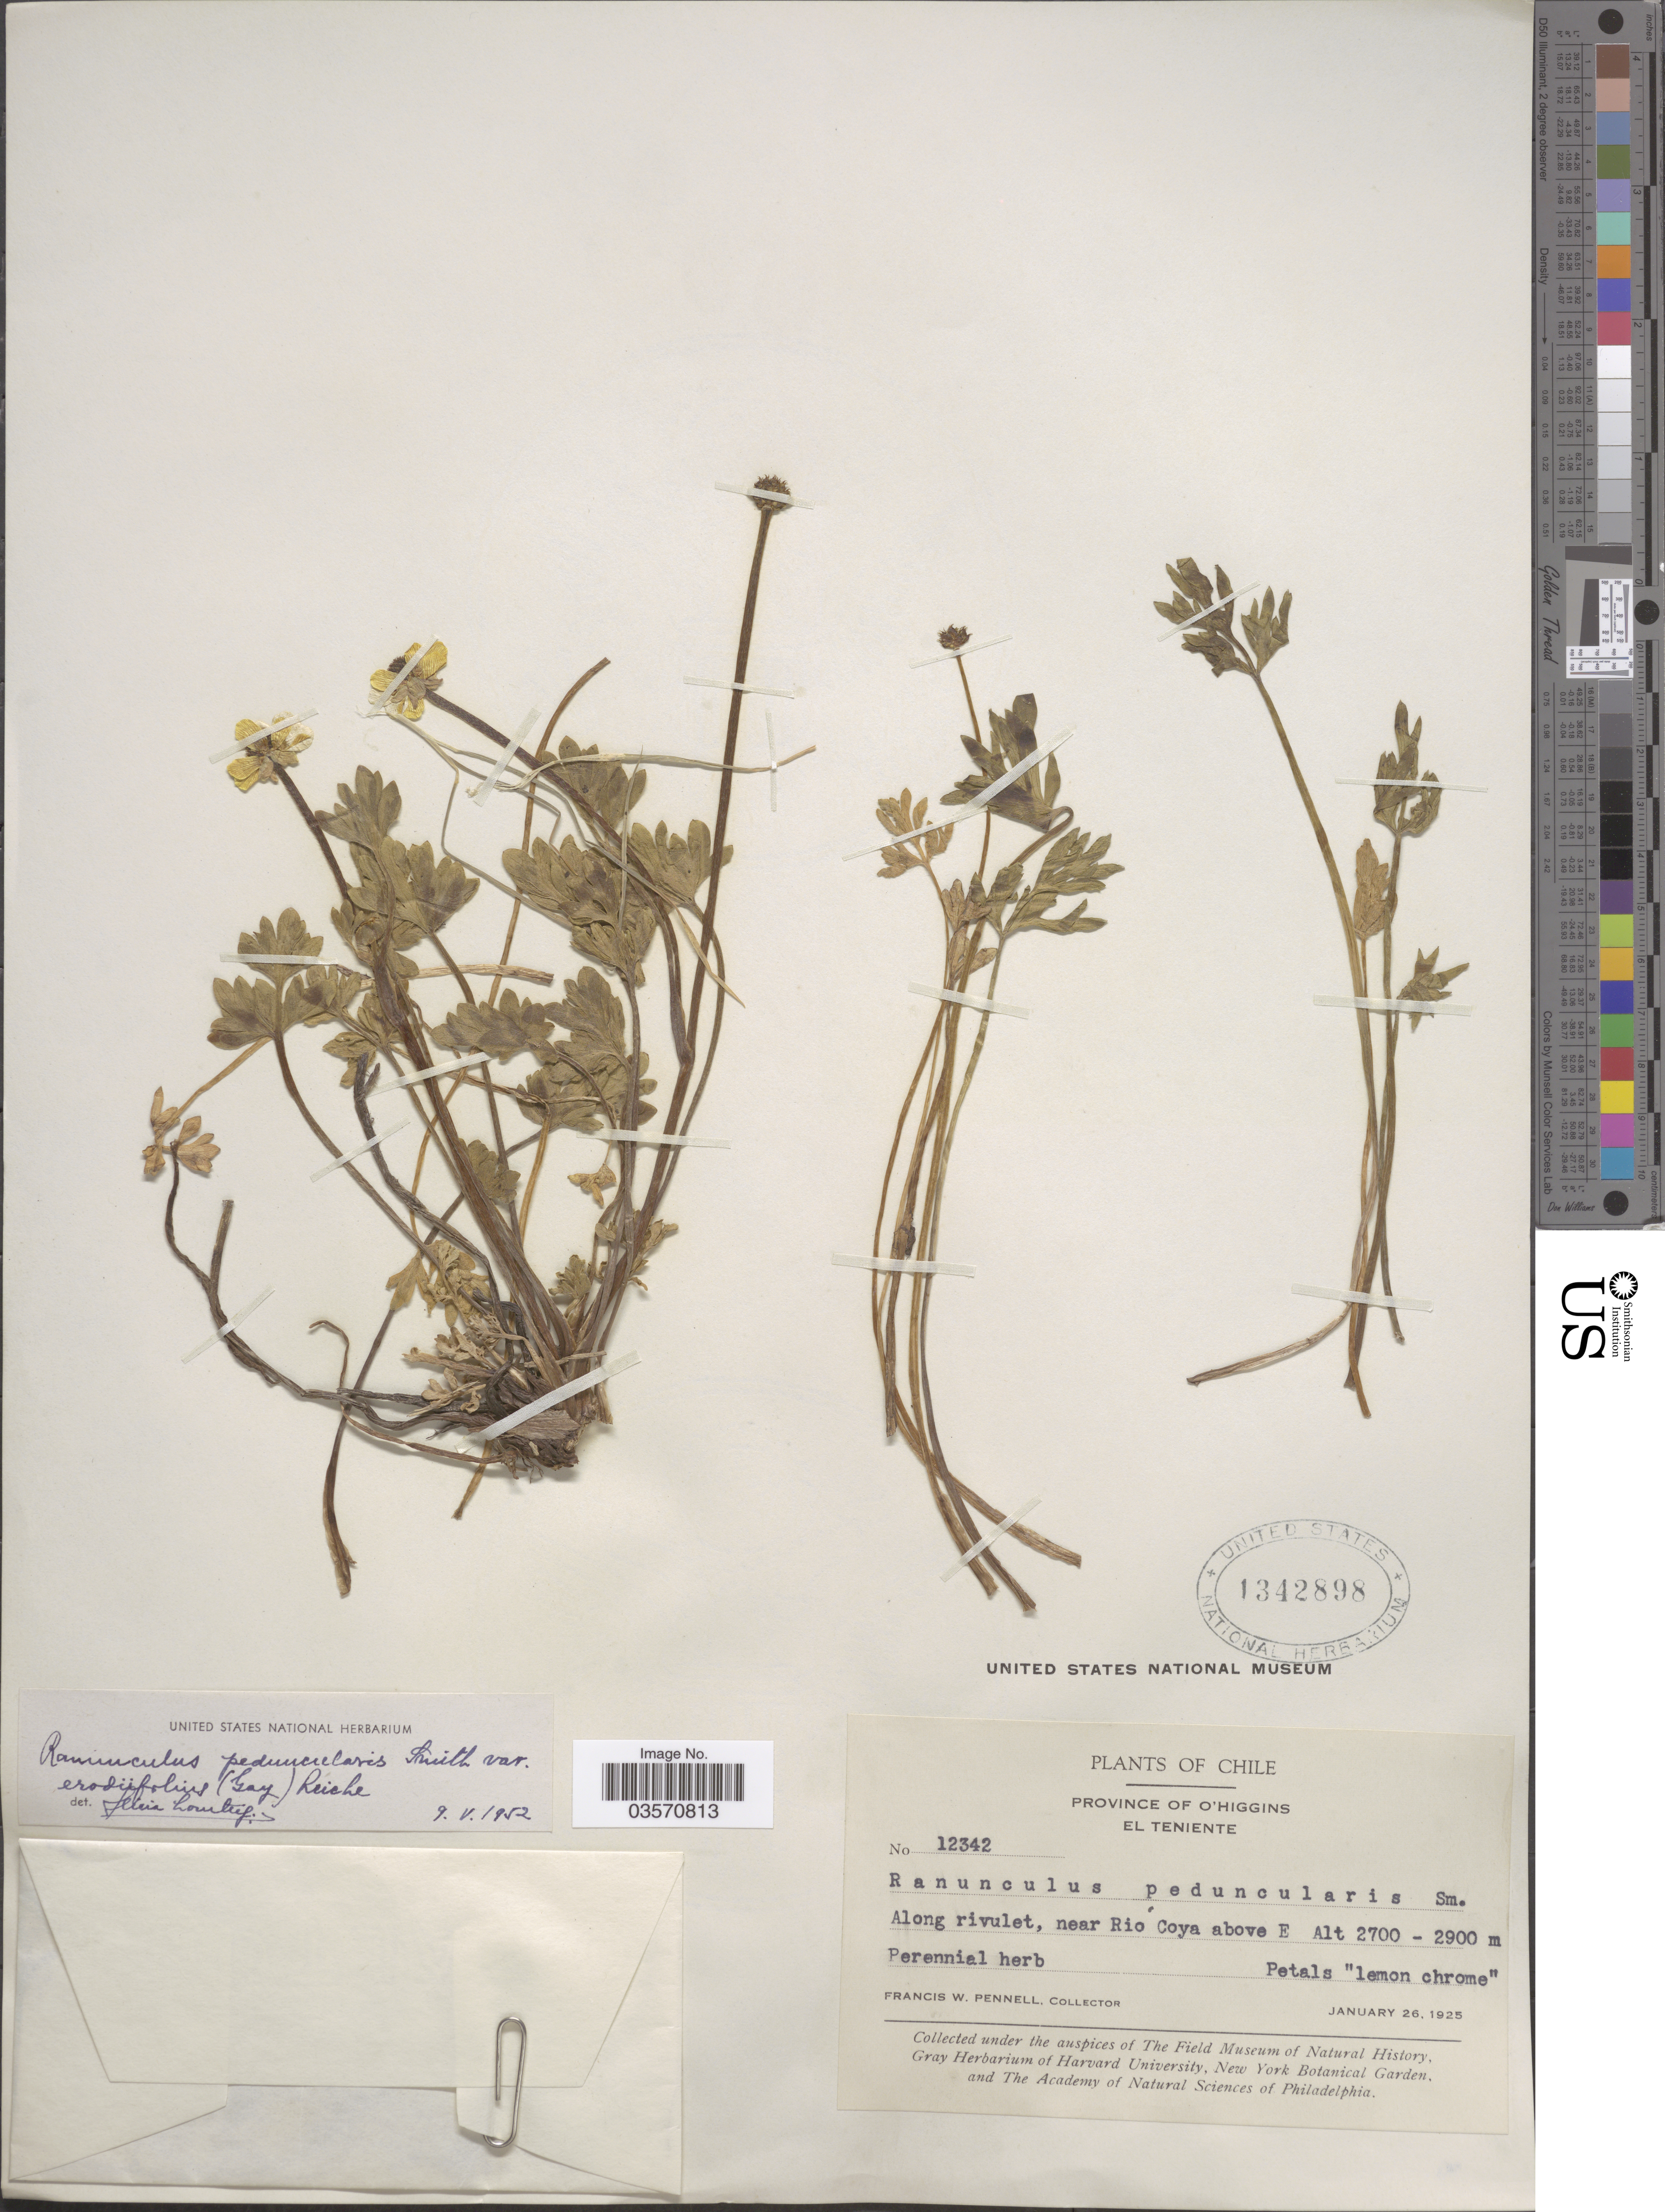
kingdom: Plantae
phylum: Tracheophyta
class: Magnoliopsida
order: Ranunculales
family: Ranunculaceae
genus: Ranunculus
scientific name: Ranunculus peduncularis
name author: Sm.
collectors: F. W. Pennell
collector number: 12342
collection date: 1925-01-26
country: Chile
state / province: O'Higgins (VI)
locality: Province of O'Higgins. El Teniente. Near Rio Coya above E.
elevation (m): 2700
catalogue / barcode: US 1342898